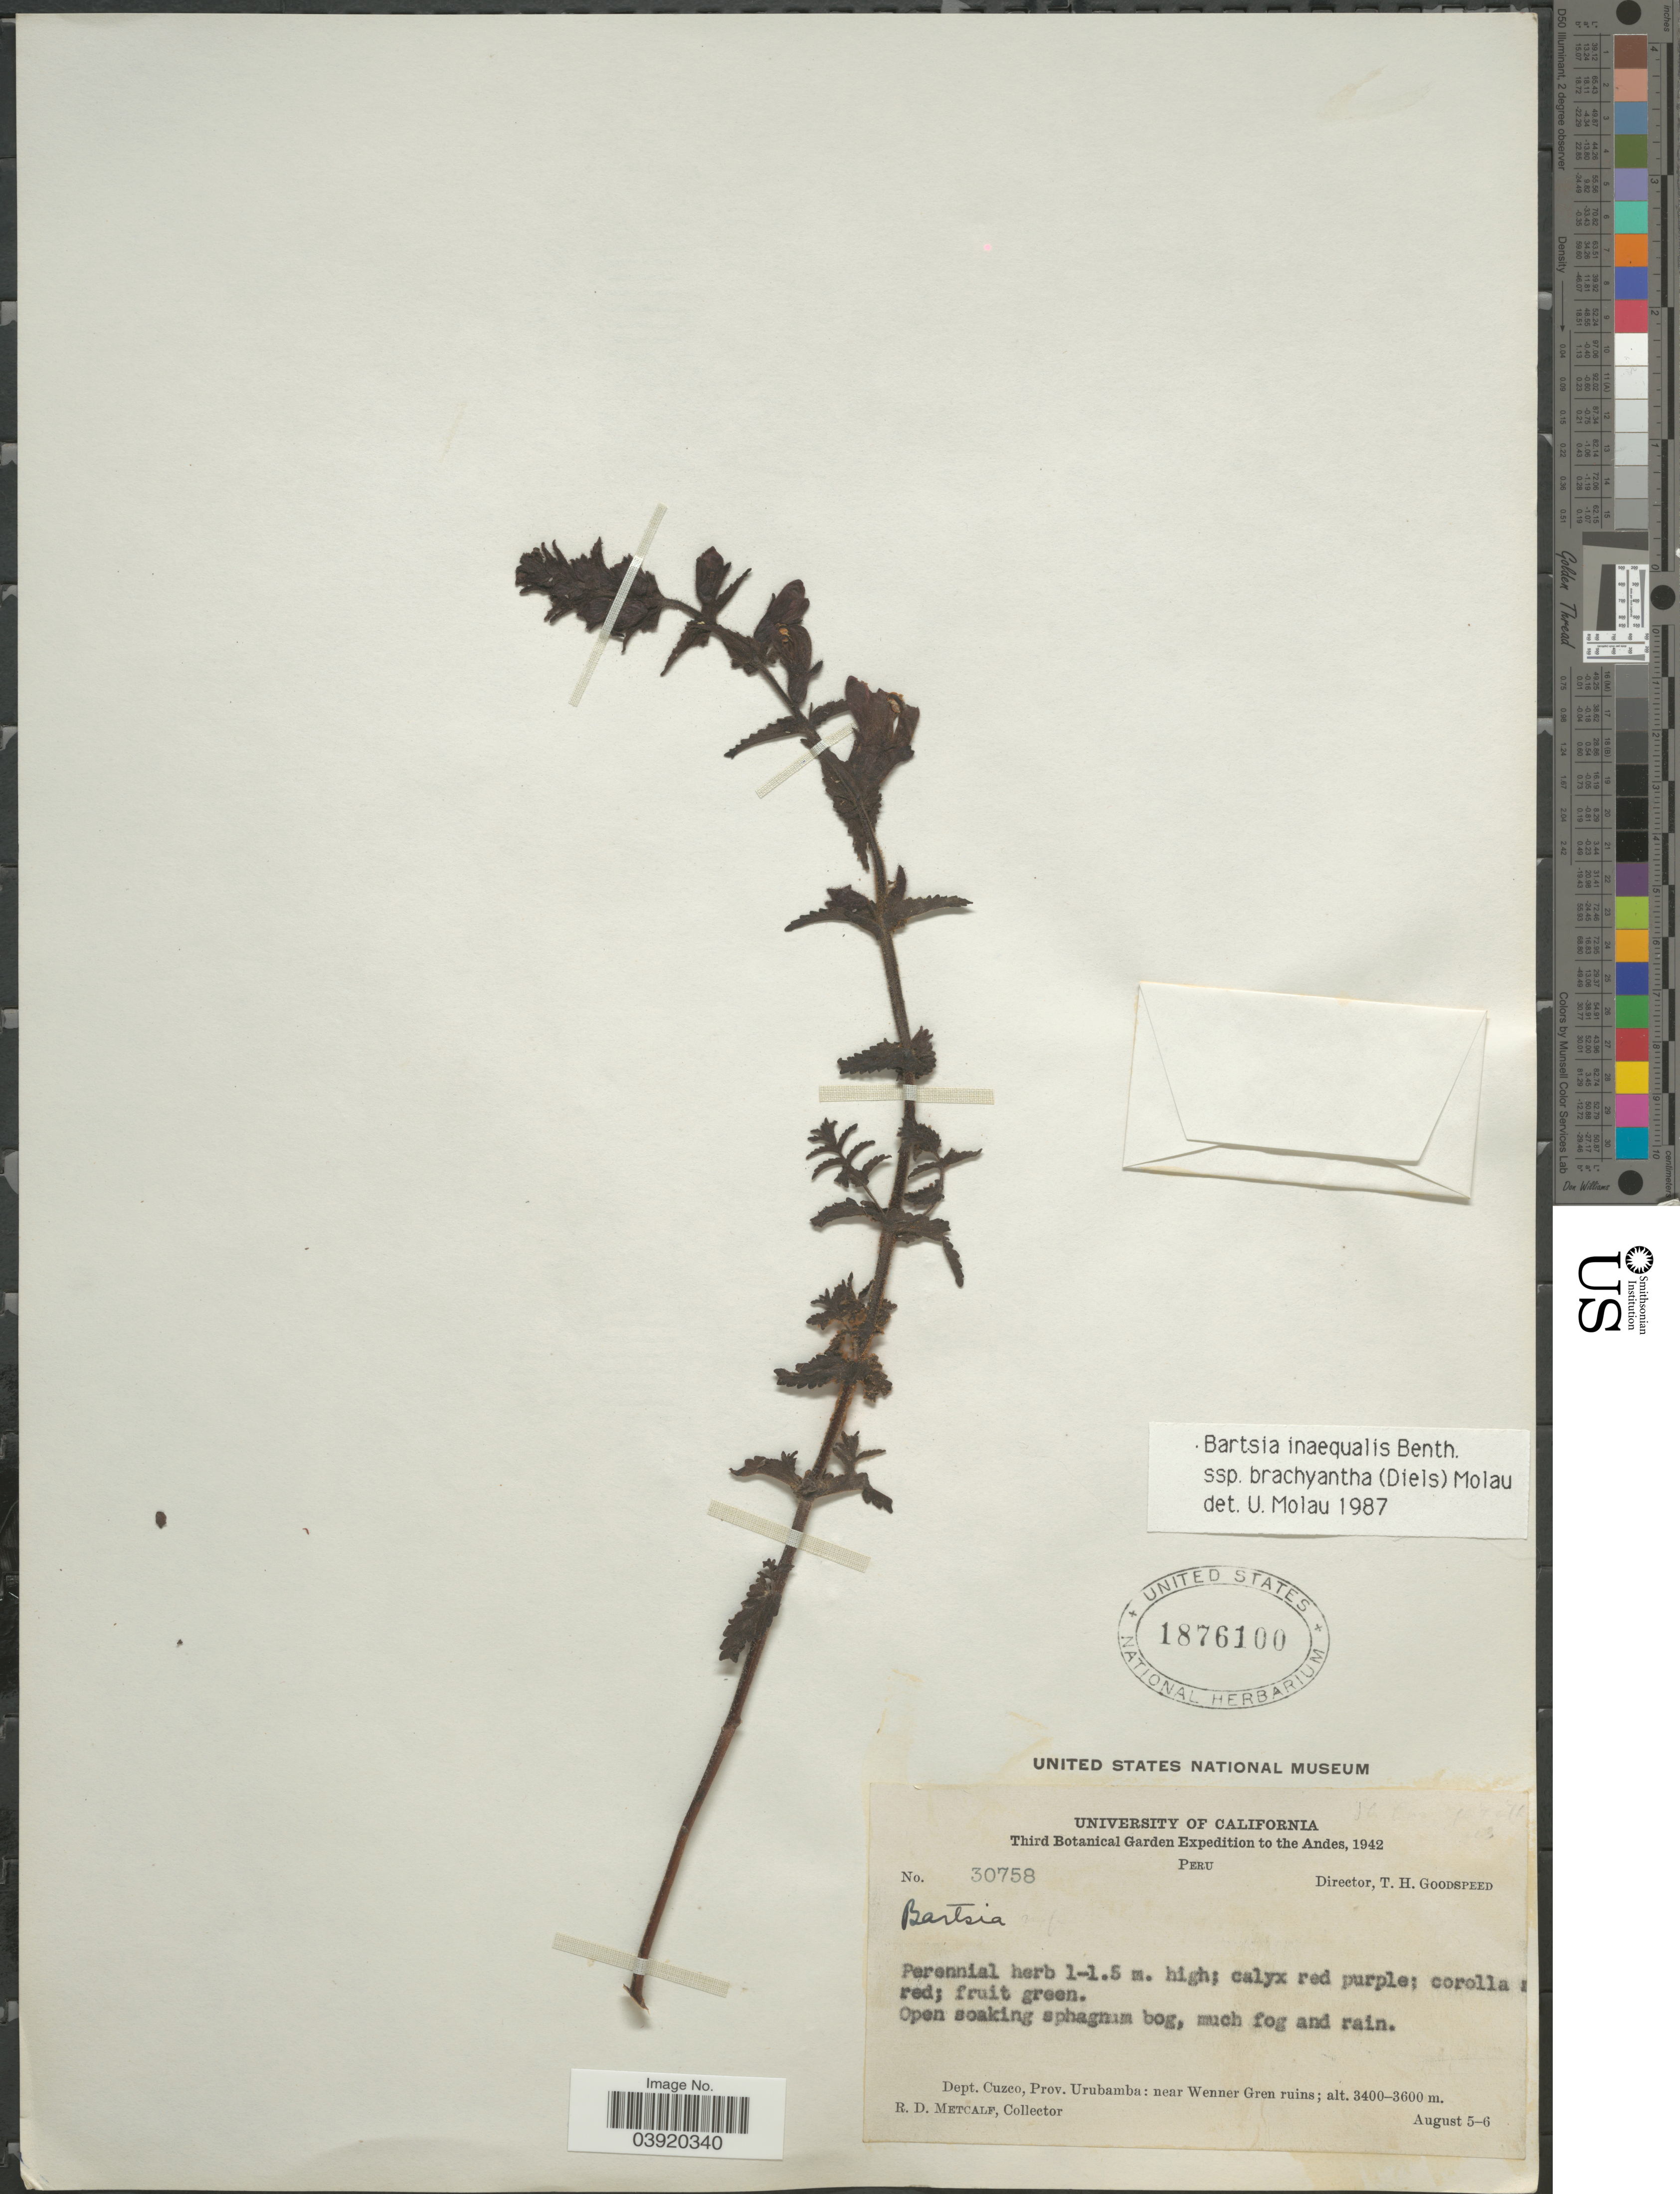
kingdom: Plantae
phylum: Tracheophyta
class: Magnoliopsida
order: Lamiales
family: Orobanchaceae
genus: Bartsia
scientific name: Bartsia inaequalis subsp. brachyantha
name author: (Diels) Molau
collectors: R. D. Metcalf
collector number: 30758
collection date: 1942-08-05/1942-08-06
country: Peru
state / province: Cusco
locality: The Andes. Dept. Cuzco, Prov. Urubamba: near Wenner Gren ruins.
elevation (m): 3400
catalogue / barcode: US 1876100